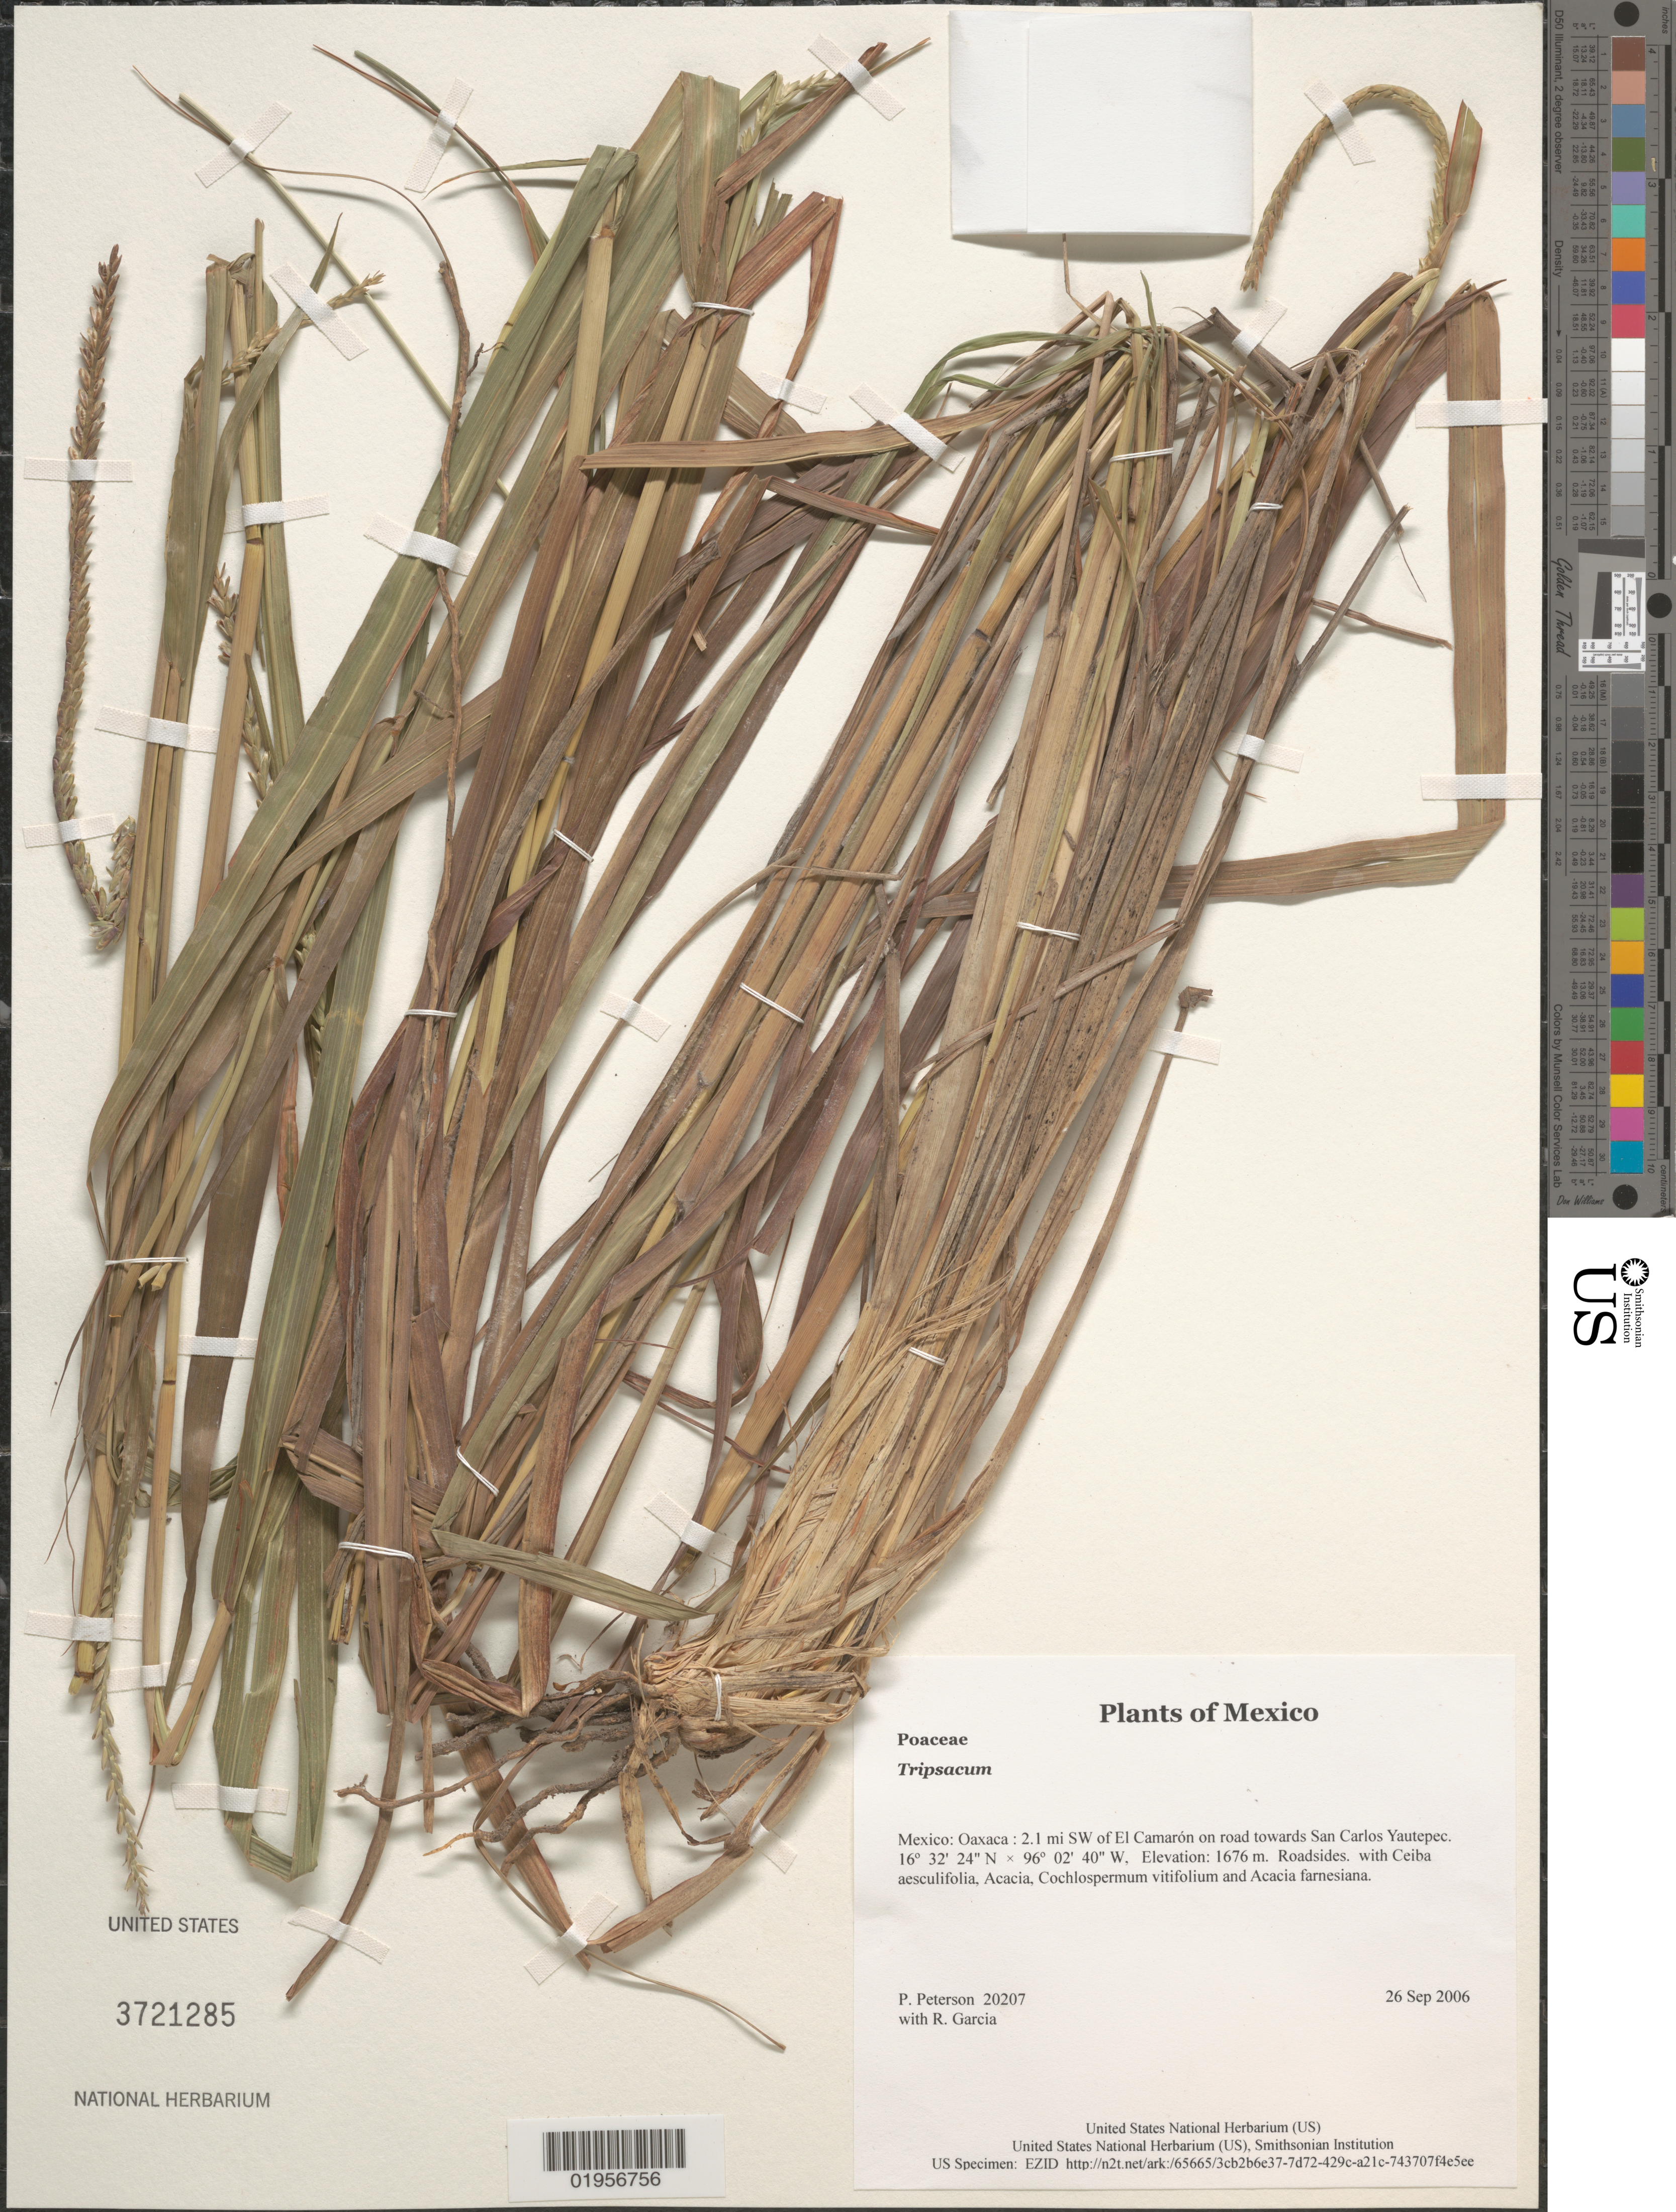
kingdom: Plantae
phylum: Tracheophyta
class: Liliopsida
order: Poales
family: Poaceae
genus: Tripsacum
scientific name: Tripsacum sp.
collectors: P. M. Peterson & R. Garcia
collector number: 20207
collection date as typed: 26 Sep 2006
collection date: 2006-09-26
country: Mexico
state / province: Oaxaca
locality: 2.1 mi SW of El Camarón on road towards San Carlos Yautepec.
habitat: Roadsides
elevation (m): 1676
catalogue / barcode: US 3721285